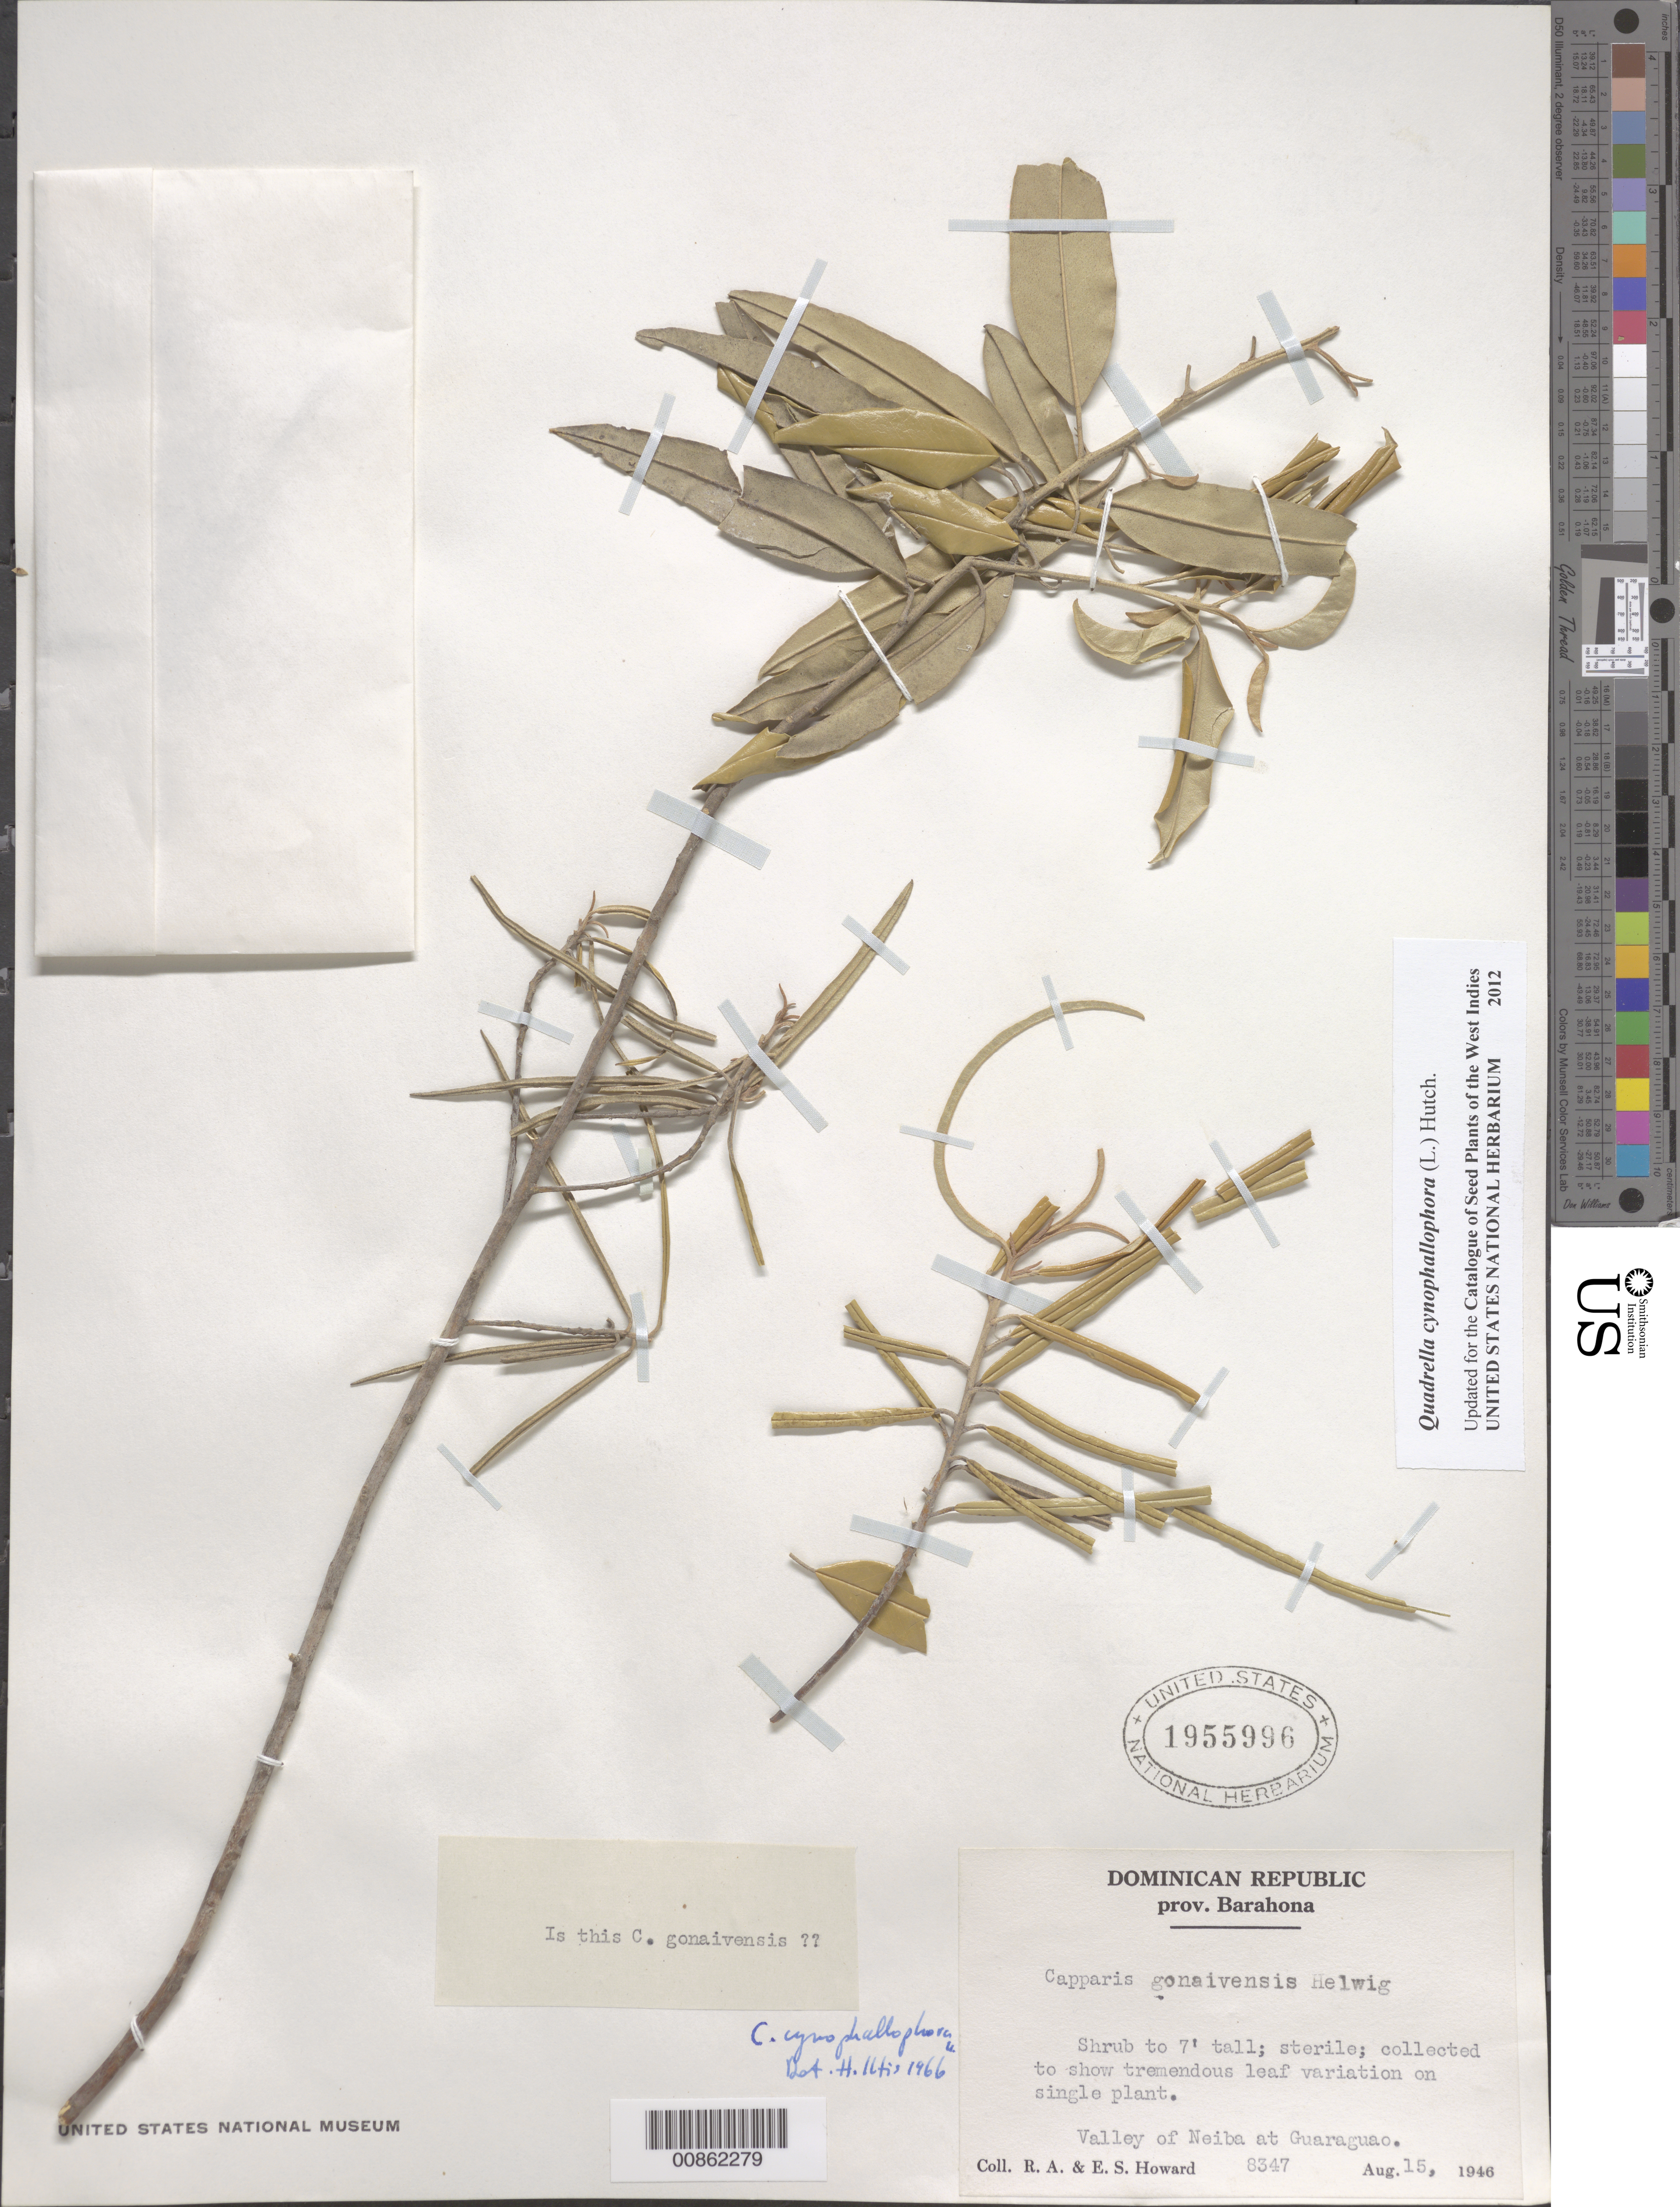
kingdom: Plantae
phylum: Tracheophyta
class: Magnoliopsida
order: Brassicales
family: Capparaceae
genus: Quadrella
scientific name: Quadrella cynophallophora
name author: (L.) Hutch.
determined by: Iltis, Hugh Hellmut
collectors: R. A. Howard & E. S. Howard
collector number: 8347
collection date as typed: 15 Aug 1946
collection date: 1946-08-15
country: Dominican Republic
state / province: Barahona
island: Hispaniola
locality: Valley of Neiba at Guaraguao.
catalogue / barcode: US 1955996